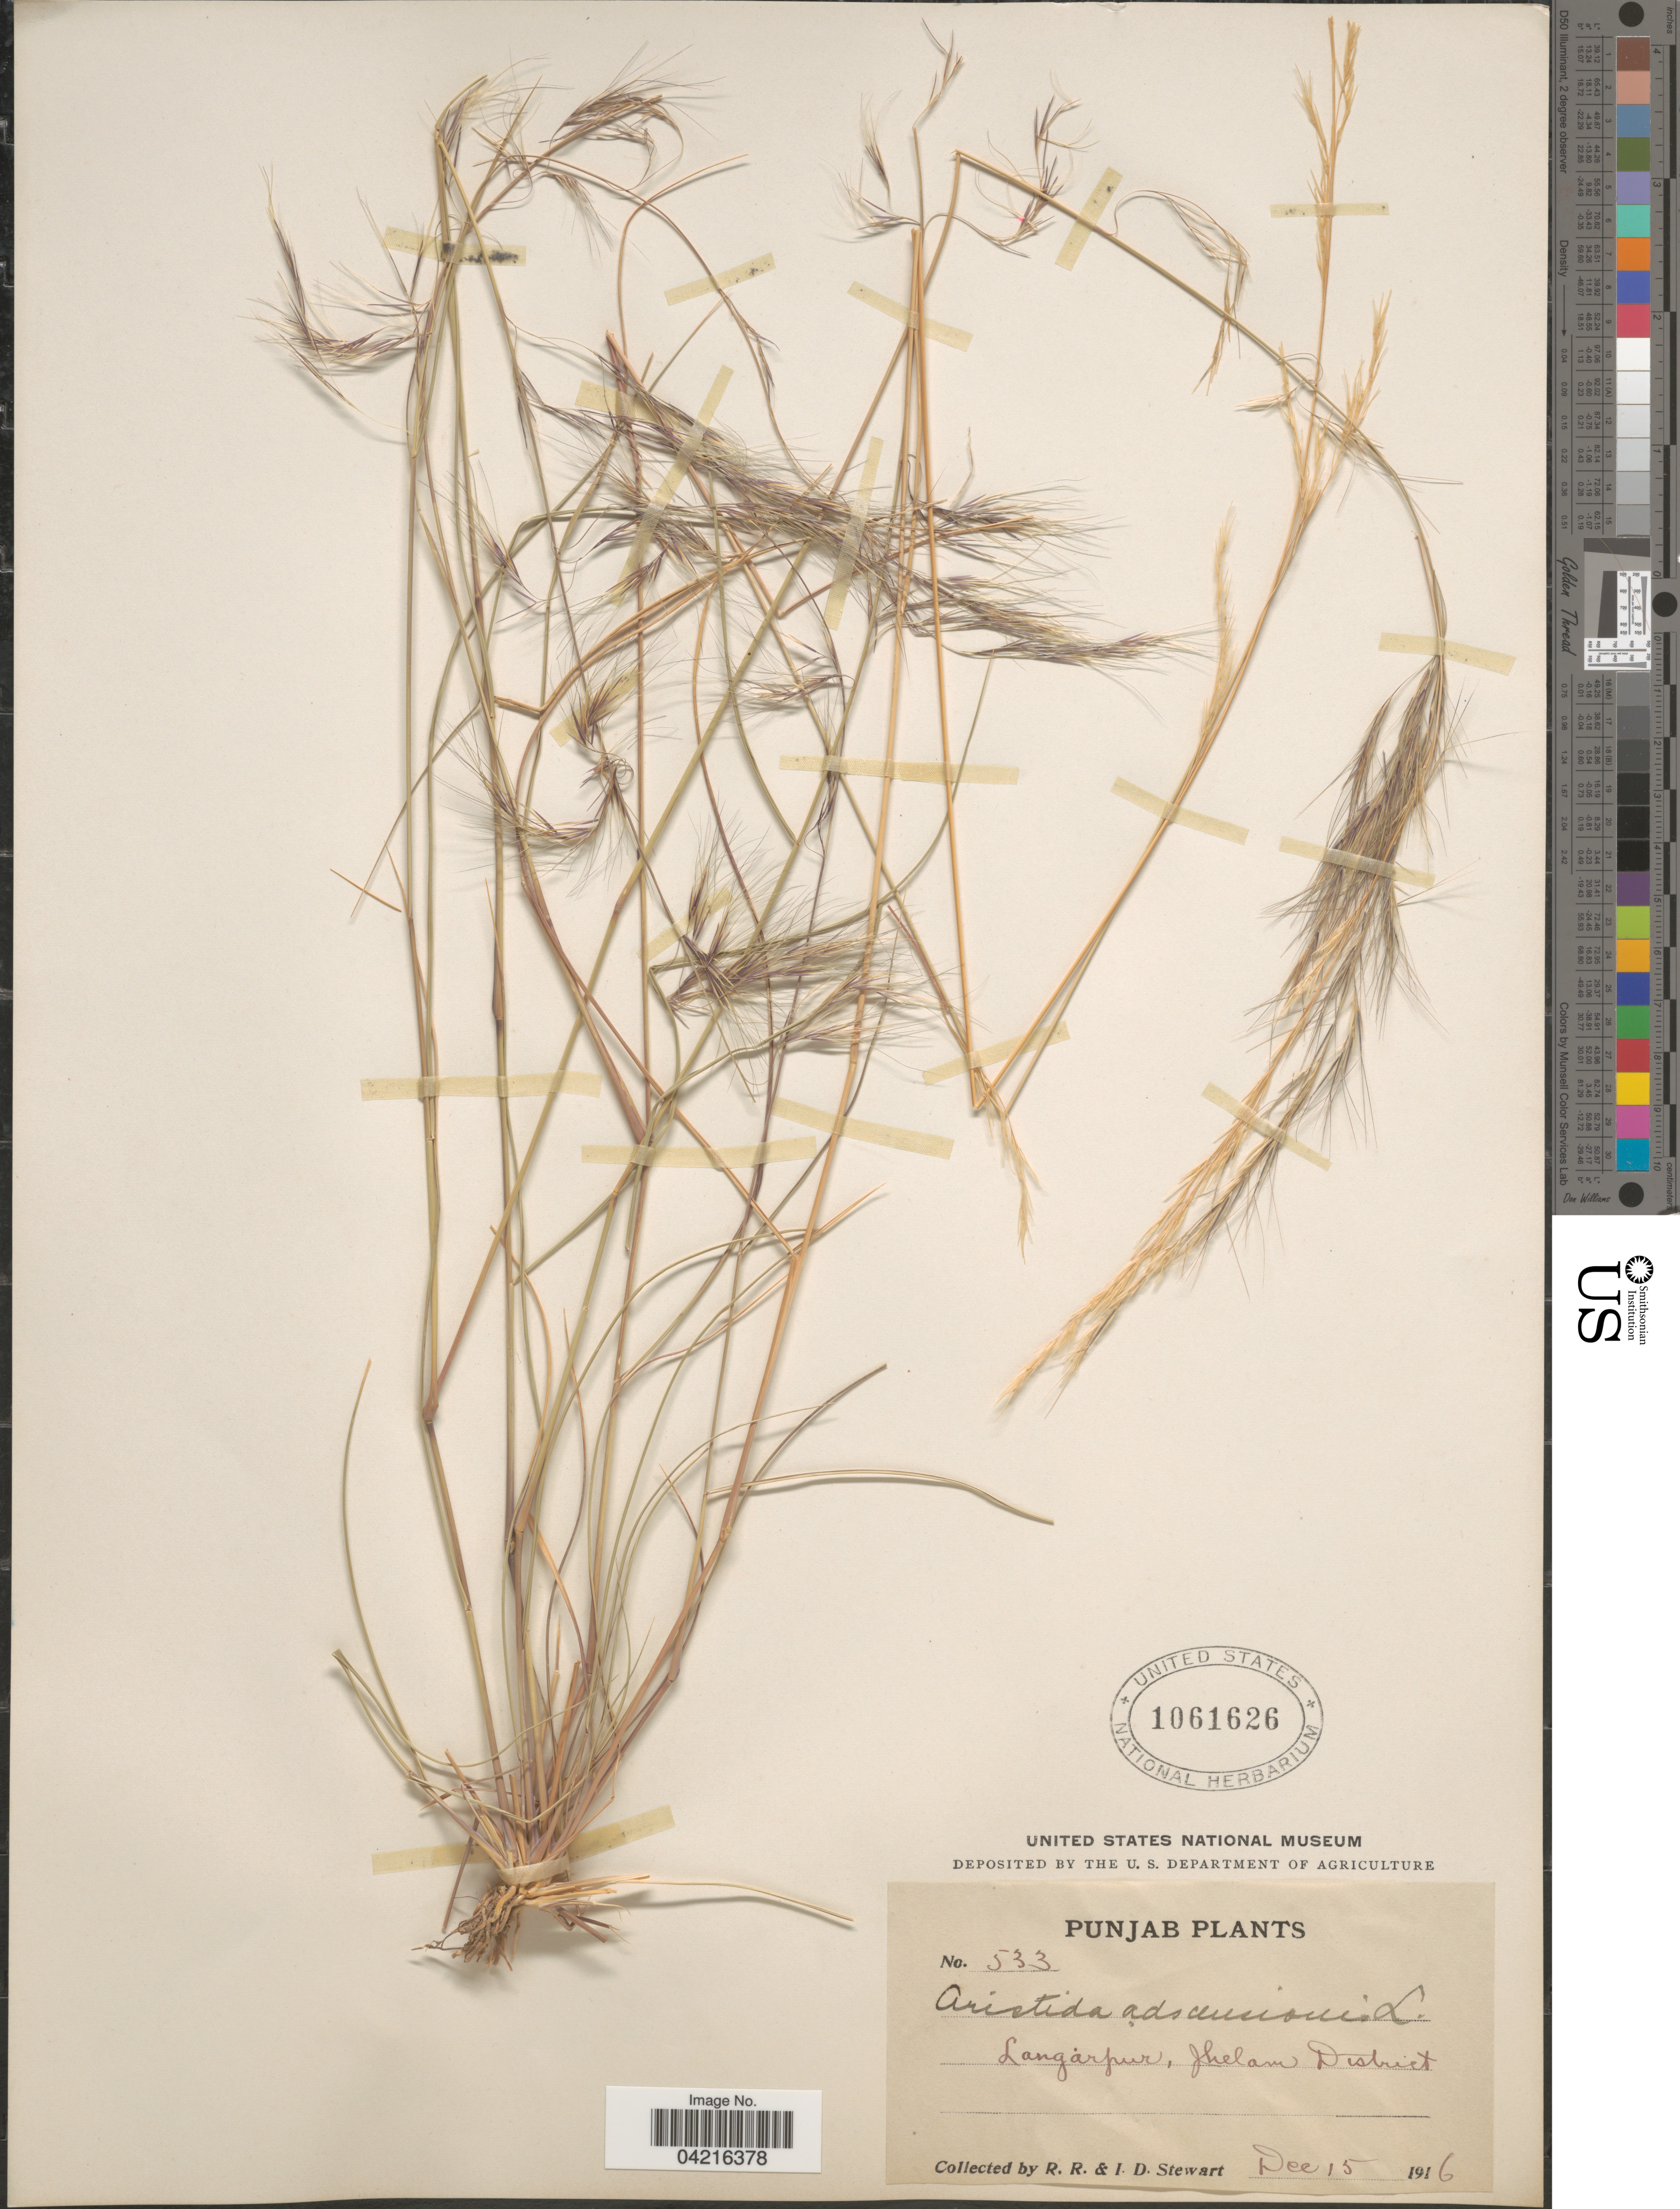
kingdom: Plantae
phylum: Tracheophyta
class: Liliopsida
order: Poales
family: Poaceae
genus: Aristida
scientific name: Aristida adscensionis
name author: L.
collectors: R. Stewart & I. Stewart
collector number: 533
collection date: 1916-12-15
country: India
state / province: Punjab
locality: Langarpur, Jhelam District.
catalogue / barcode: US 1061626